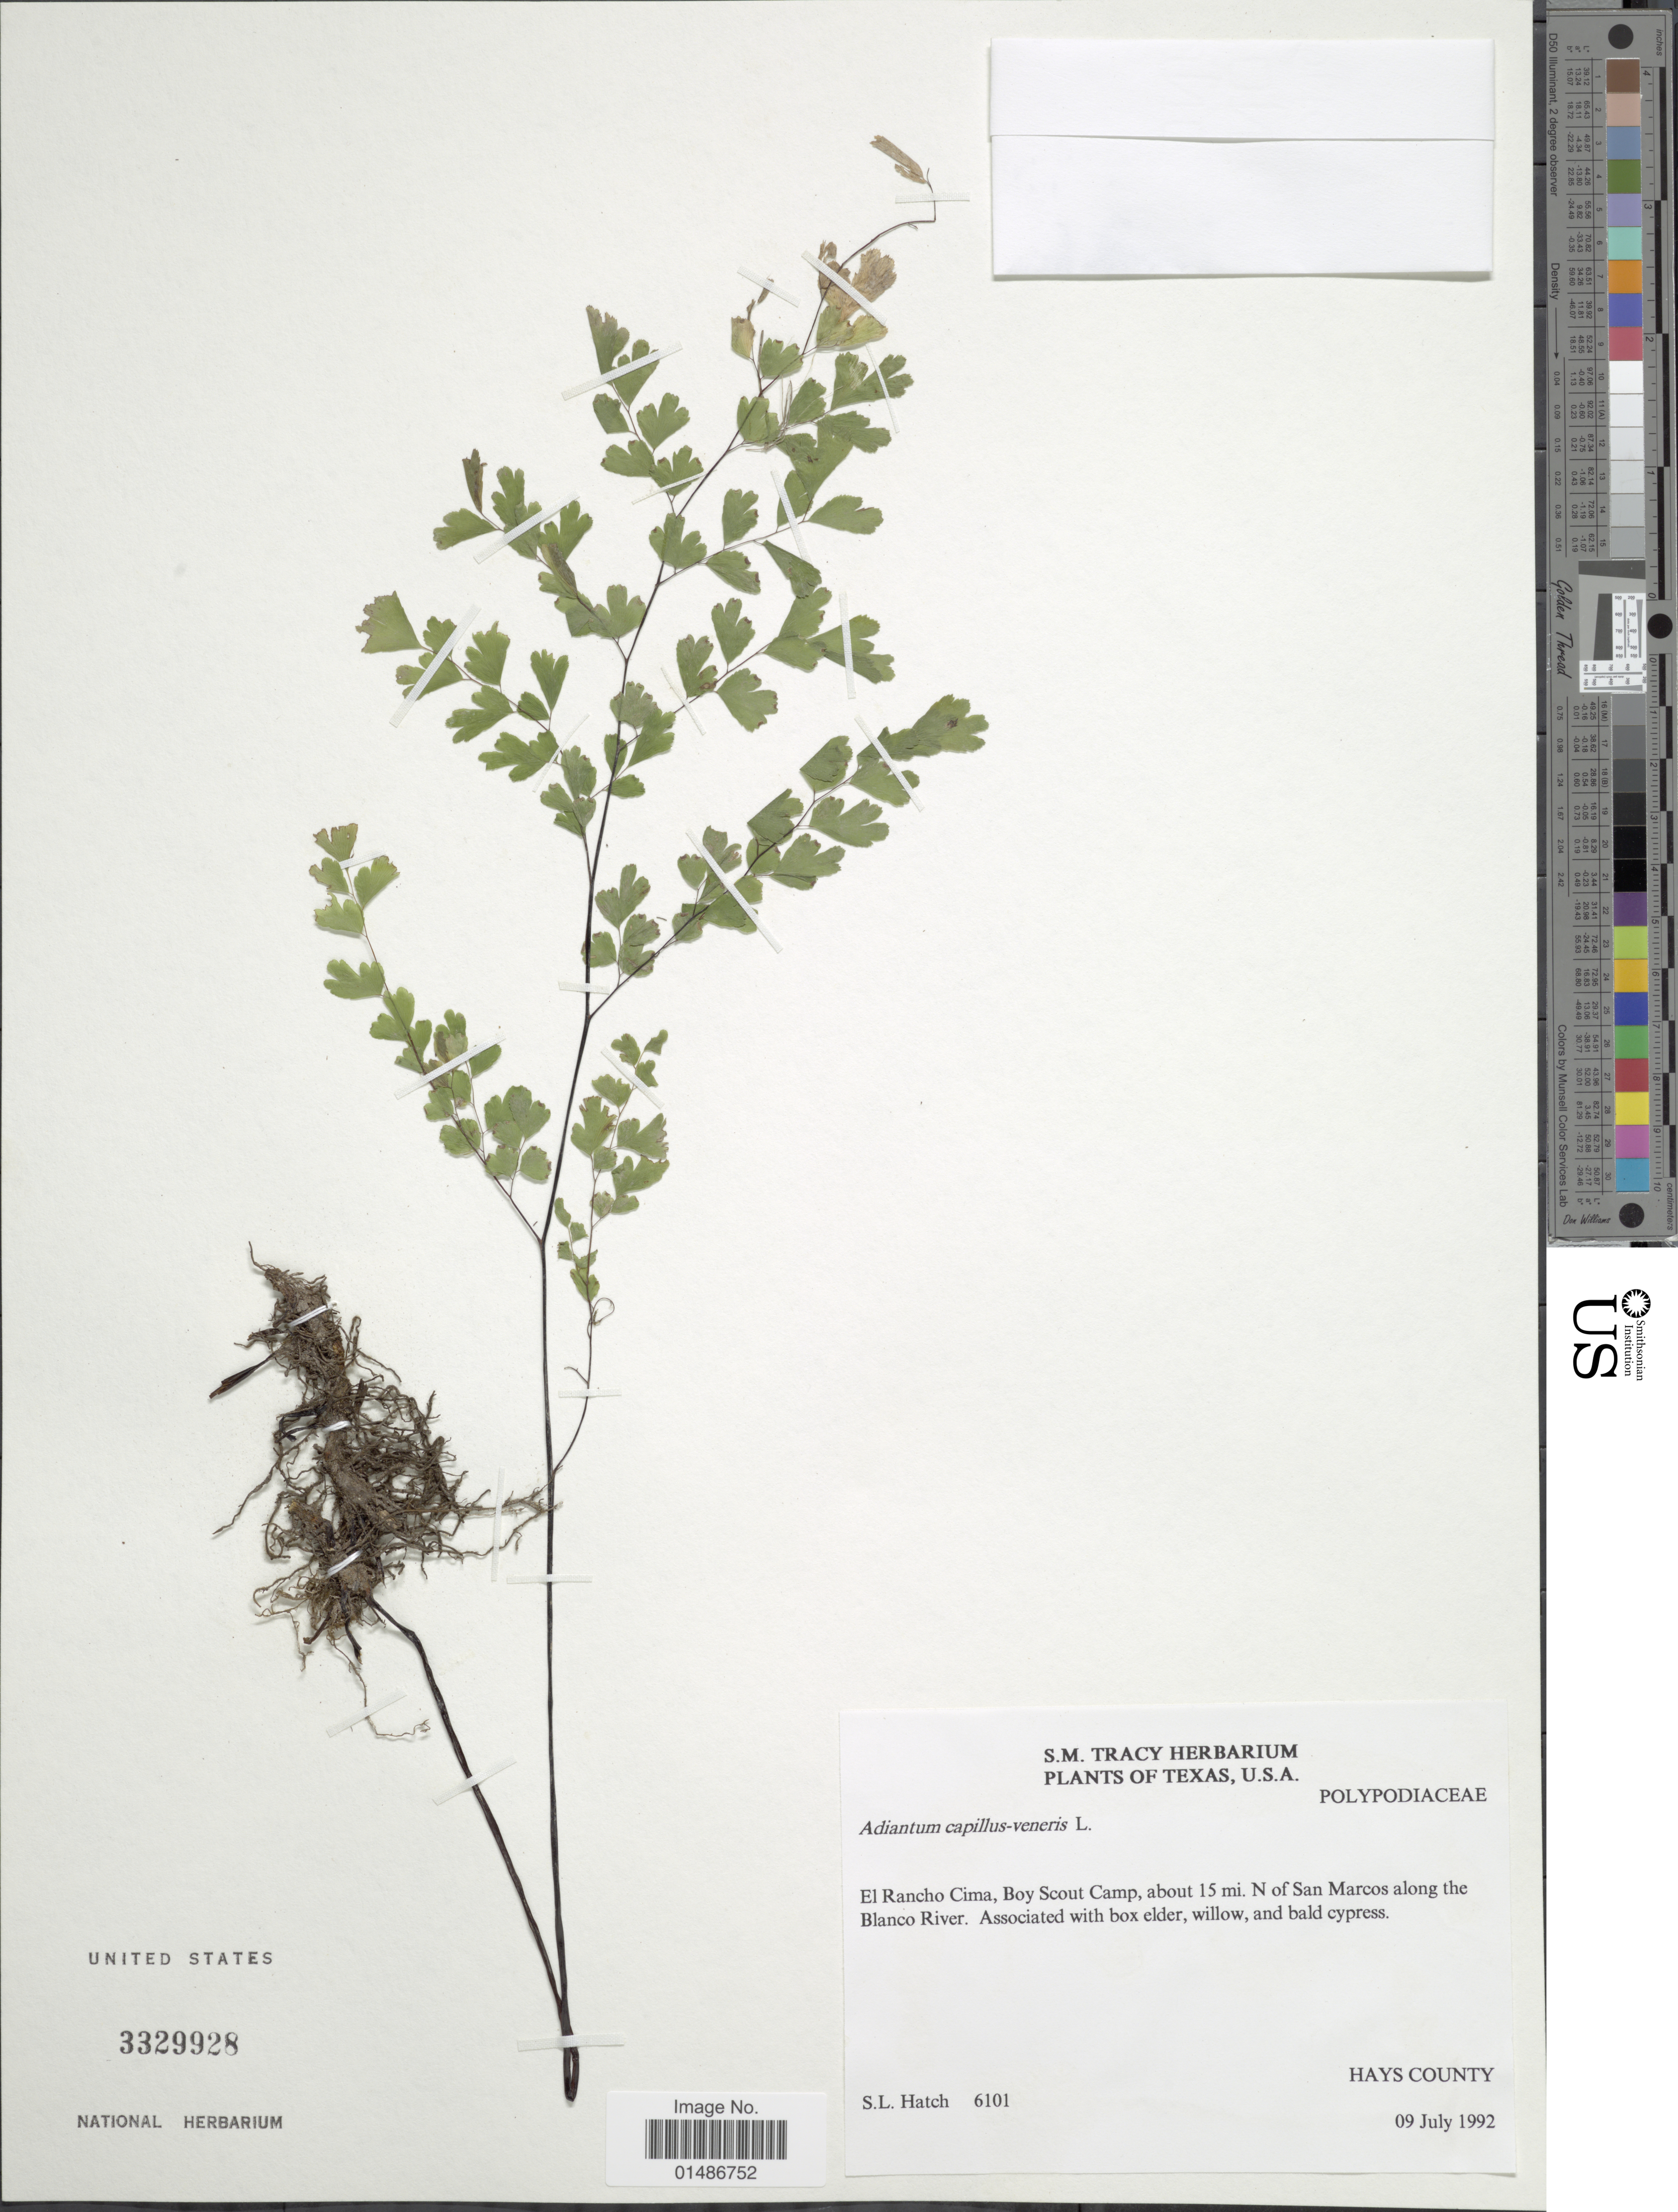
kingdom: Plantae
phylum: Tracheophyta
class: Polypodiopsida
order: Polypodiales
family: Pteridaceae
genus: Adiantum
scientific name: Adiantum capillus-veneris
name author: L.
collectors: S. Hatch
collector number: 6101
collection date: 1992-07-09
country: United States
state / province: Texas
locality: El Rancho Cima, Boy Scout Camp, about 15 mi. N of San Marcos along the Blanco River. Hays County.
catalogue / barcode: US 3329928